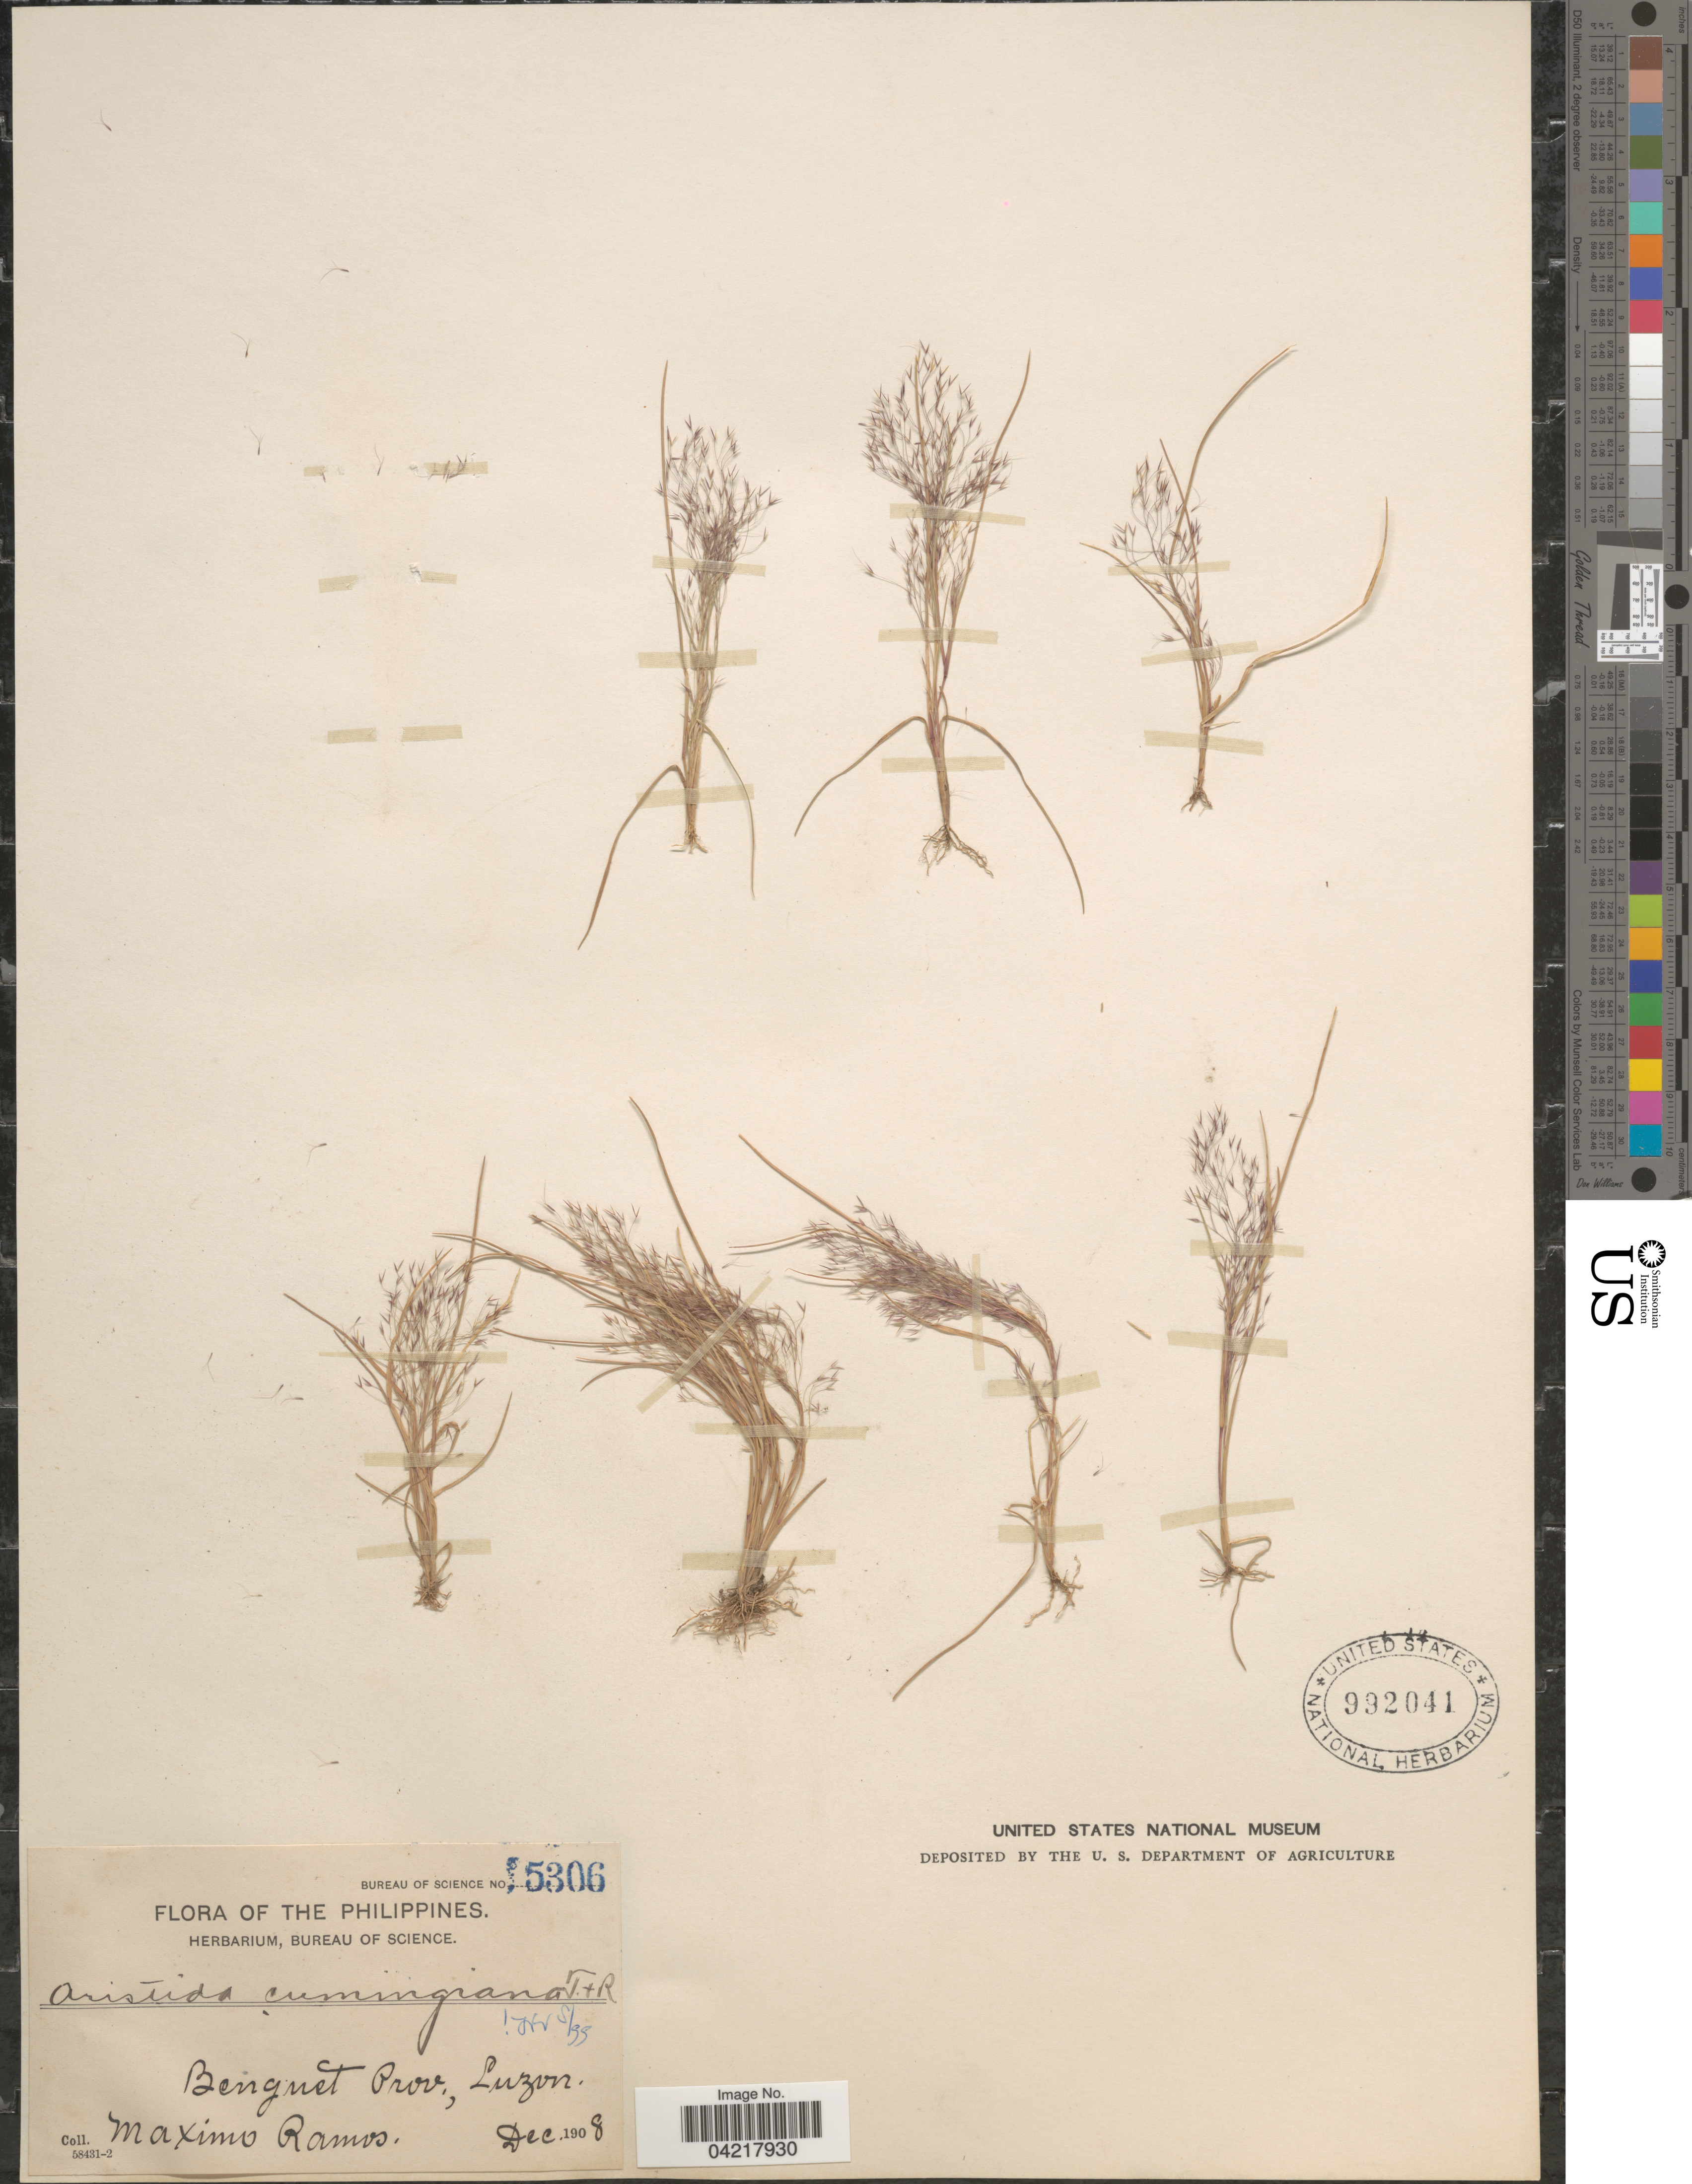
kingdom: Plantae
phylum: Tracheophyta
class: Liliopsida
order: Poales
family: Poaceae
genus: Aristida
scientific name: Aristida cumingiana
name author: Trin. & Rupr.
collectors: M. Ramos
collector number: Bureau of Science 5306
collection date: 1908-12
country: Philippines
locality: Benguet Prov., Luzon.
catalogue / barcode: US 992041